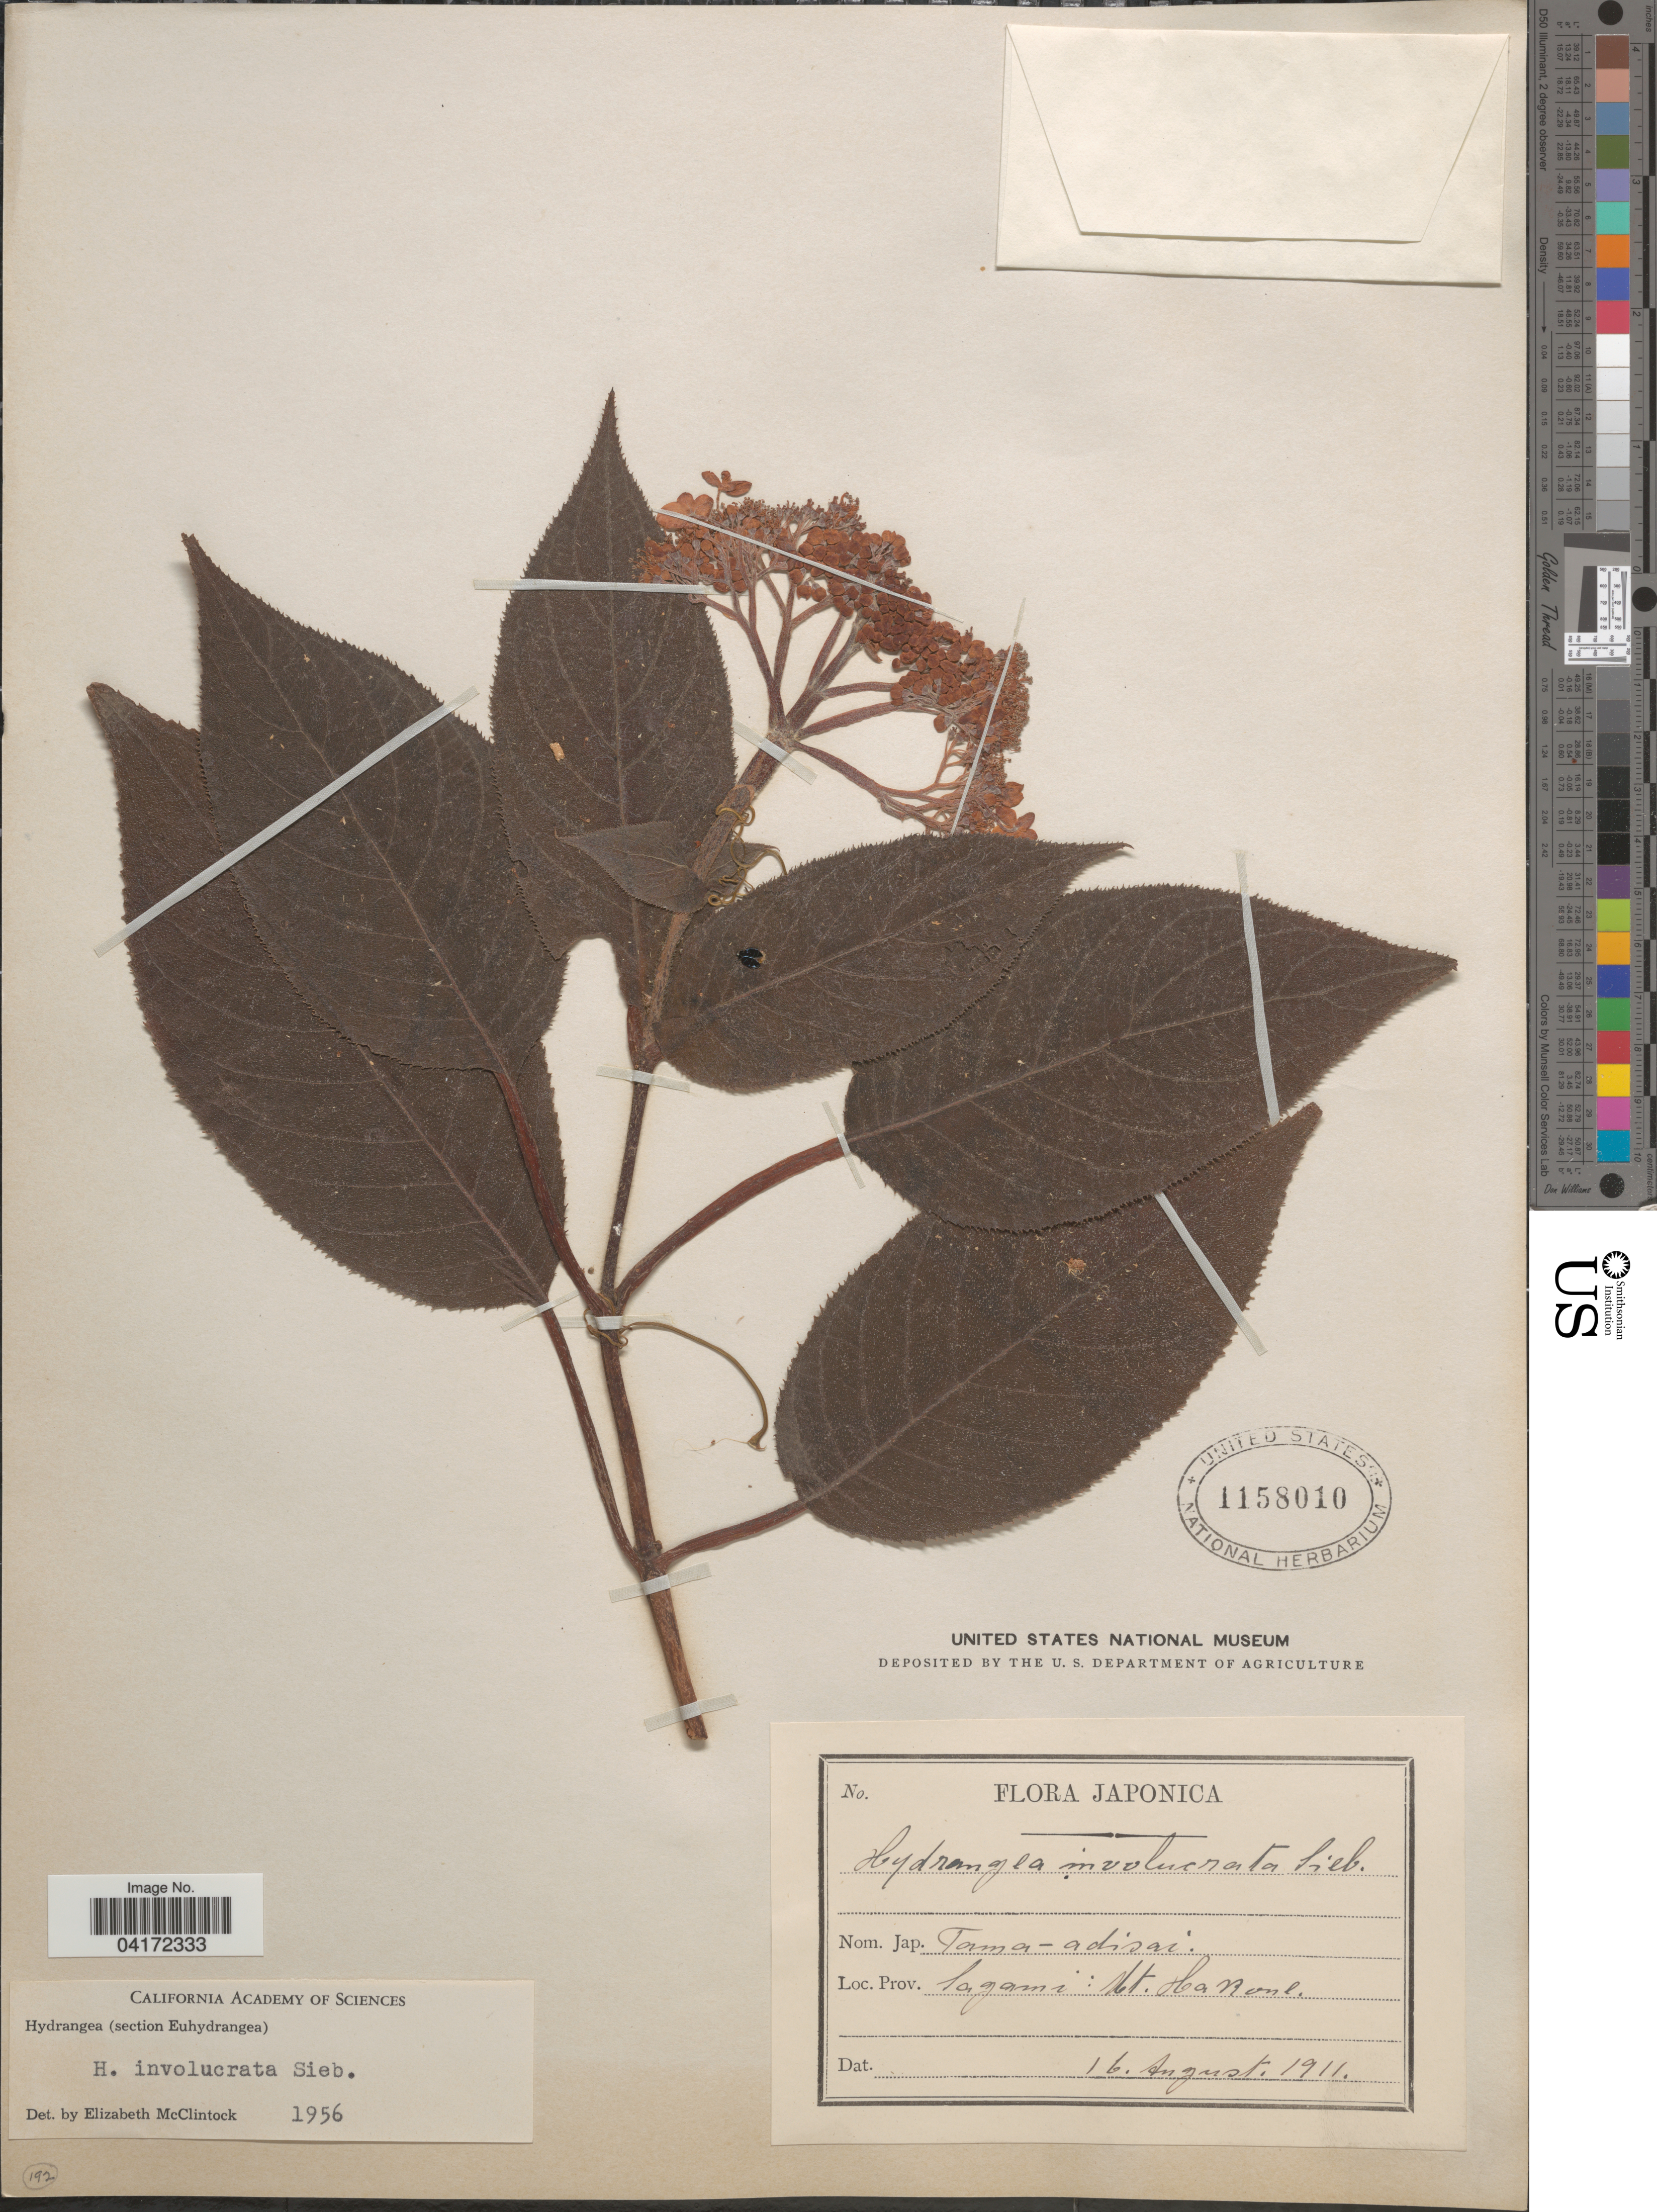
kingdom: Plantae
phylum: Tracheophyta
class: Magnoliopsida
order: Cornales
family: Hydrangeaceae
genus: Hydrangea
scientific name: Hydrangea involucrata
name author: Siebold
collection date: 1911-08-16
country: Japan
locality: Prov. Sagami: Mt. Hakone.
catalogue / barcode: US 1158010